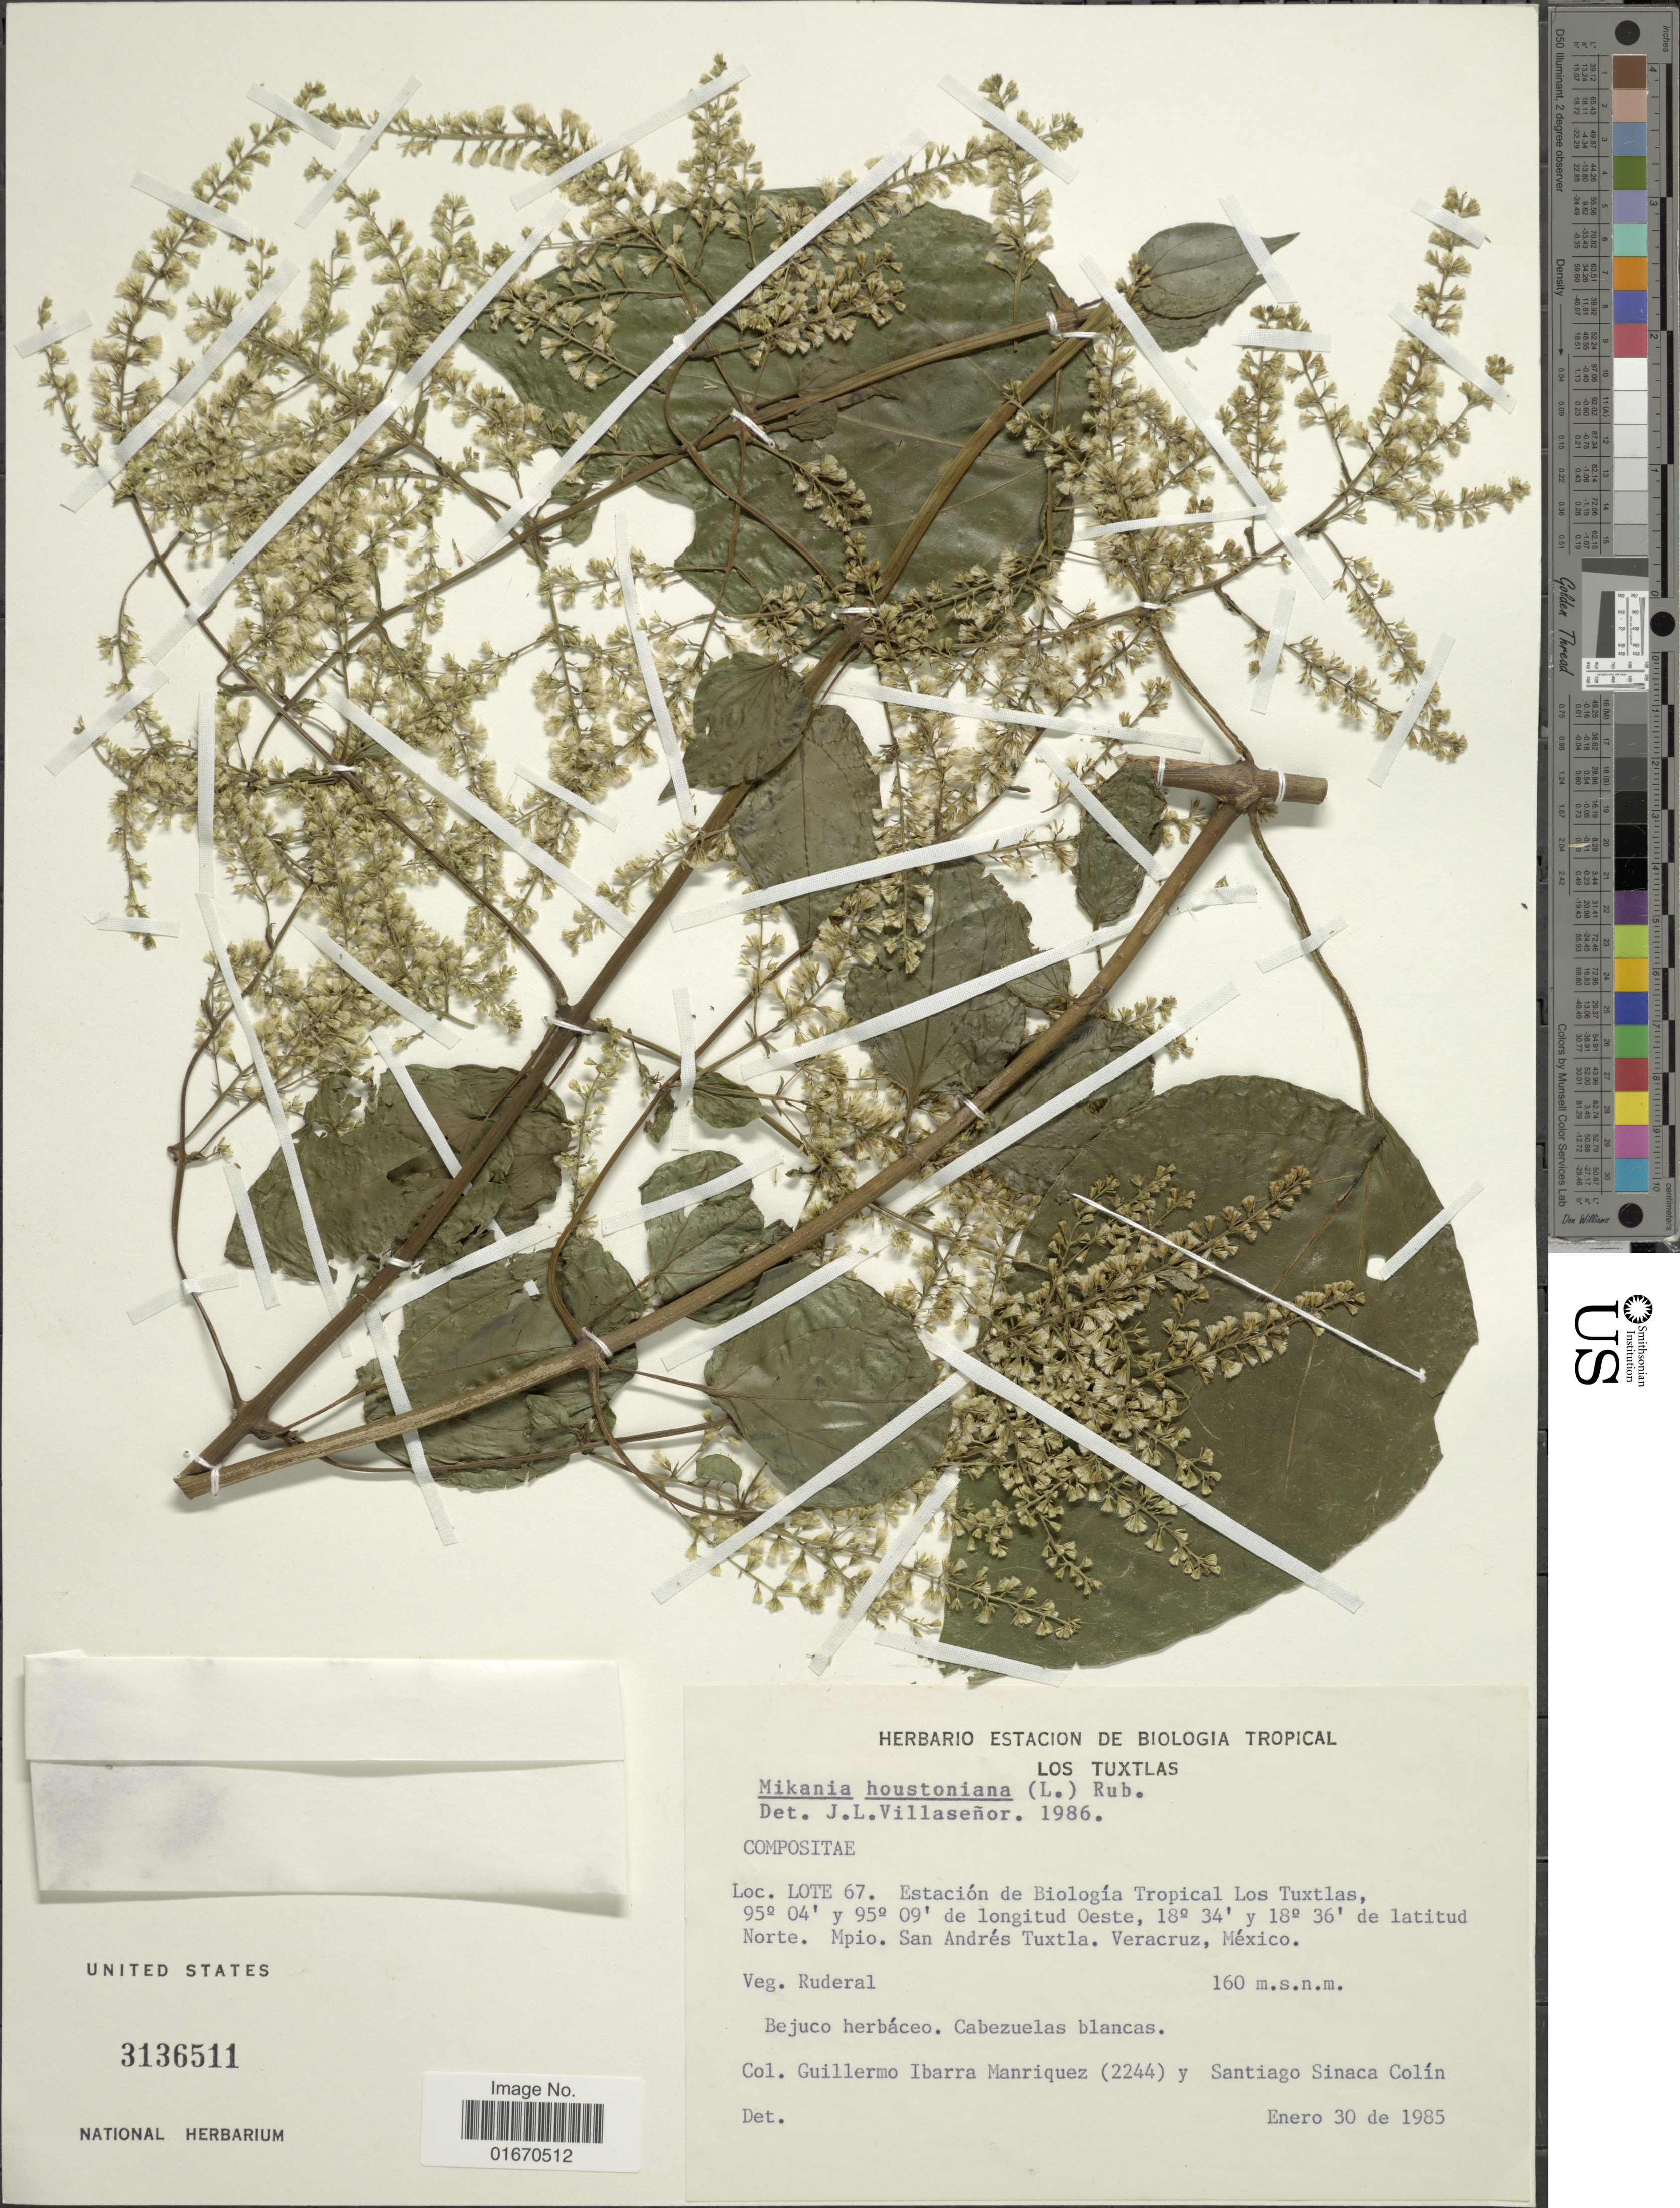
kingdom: Plantae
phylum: Tracheophyta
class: Magnoliopsida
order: Asterales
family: Asteraceae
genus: Mikania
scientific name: Mikania houstoniana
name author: (L.) B.L. Rob.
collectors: G. Ibarra M. & S. Sinaca-Colin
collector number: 2244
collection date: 1985-01-30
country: Mexico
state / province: Veracruz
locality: Lote 67, Estacion de Biologica Tropical Los Tuxtlas, Mpio. San Andres Tuxtla, Veracruz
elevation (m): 160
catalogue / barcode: US 3136511